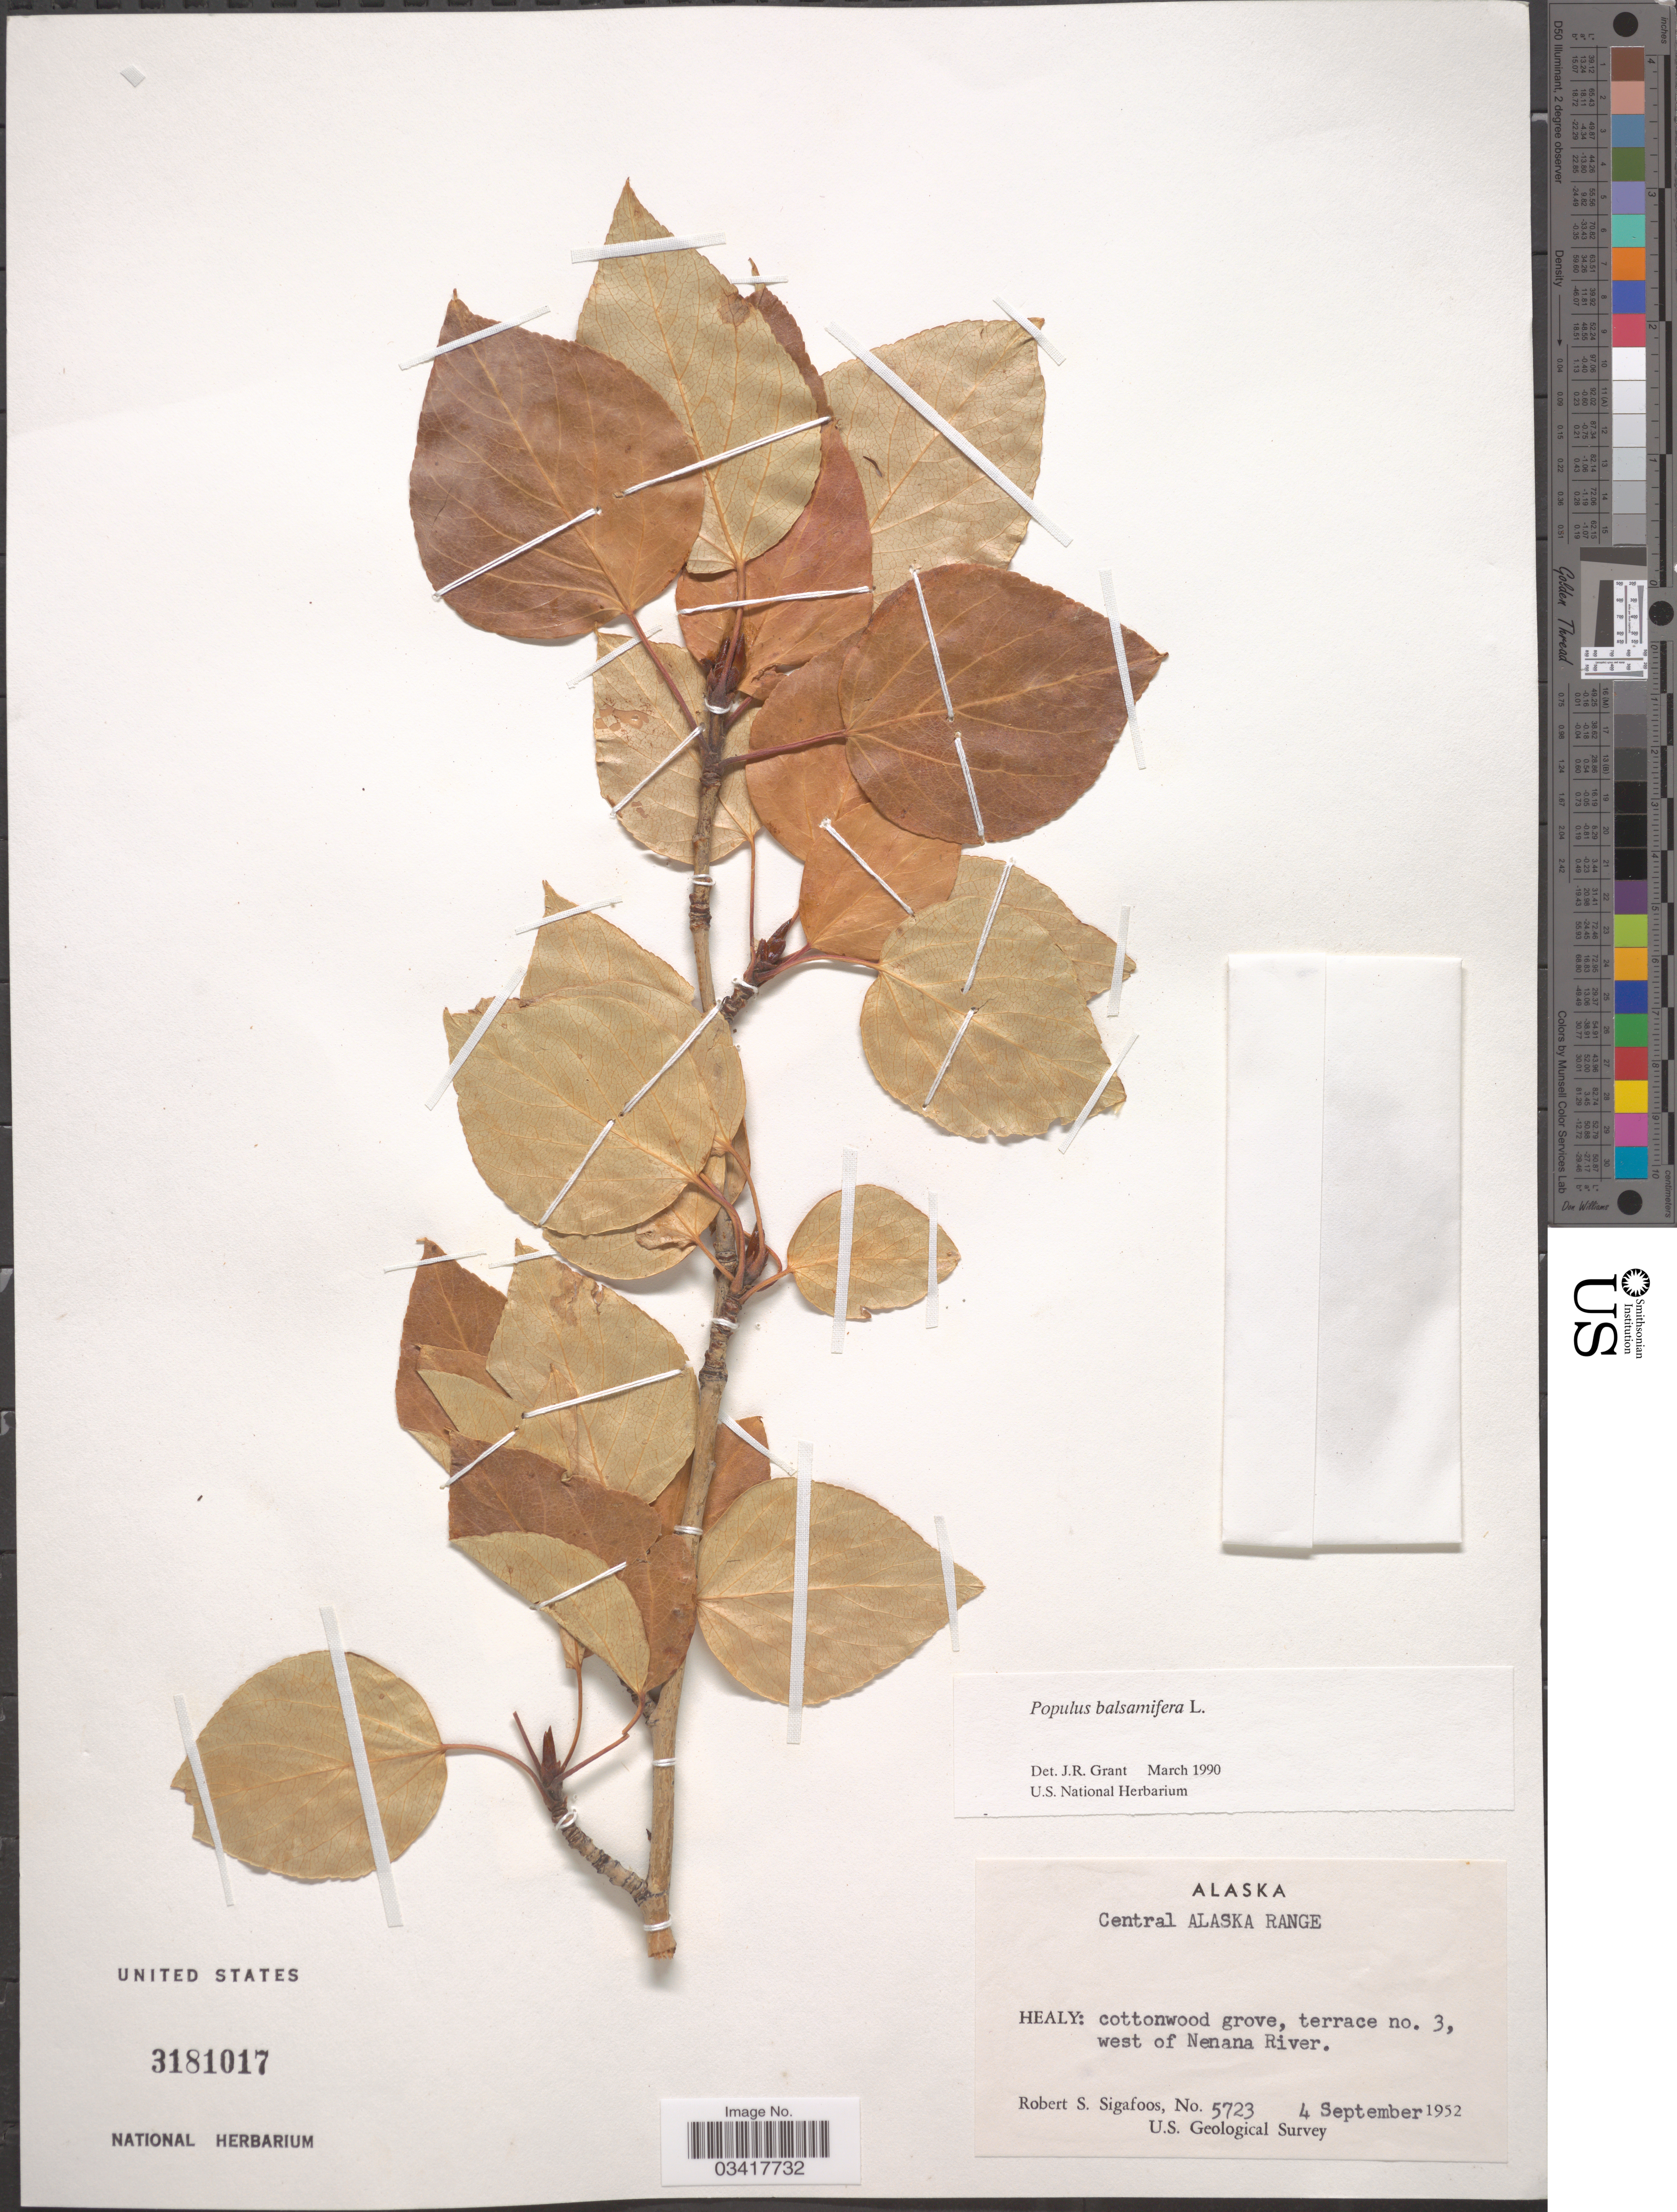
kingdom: Plantae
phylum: Tracheophyta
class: Magnoliopsida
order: Malpighiales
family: Salicaceae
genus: Populus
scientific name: Populus balsamifera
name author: L.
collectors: R. Sigafoos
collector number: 5723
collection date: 1952-09-04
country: United States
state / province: Alaska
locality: Central Alaska Range. Healy: cottonwood grove, terrace no. 3, west of Nenana River.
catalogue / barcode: US 3181017